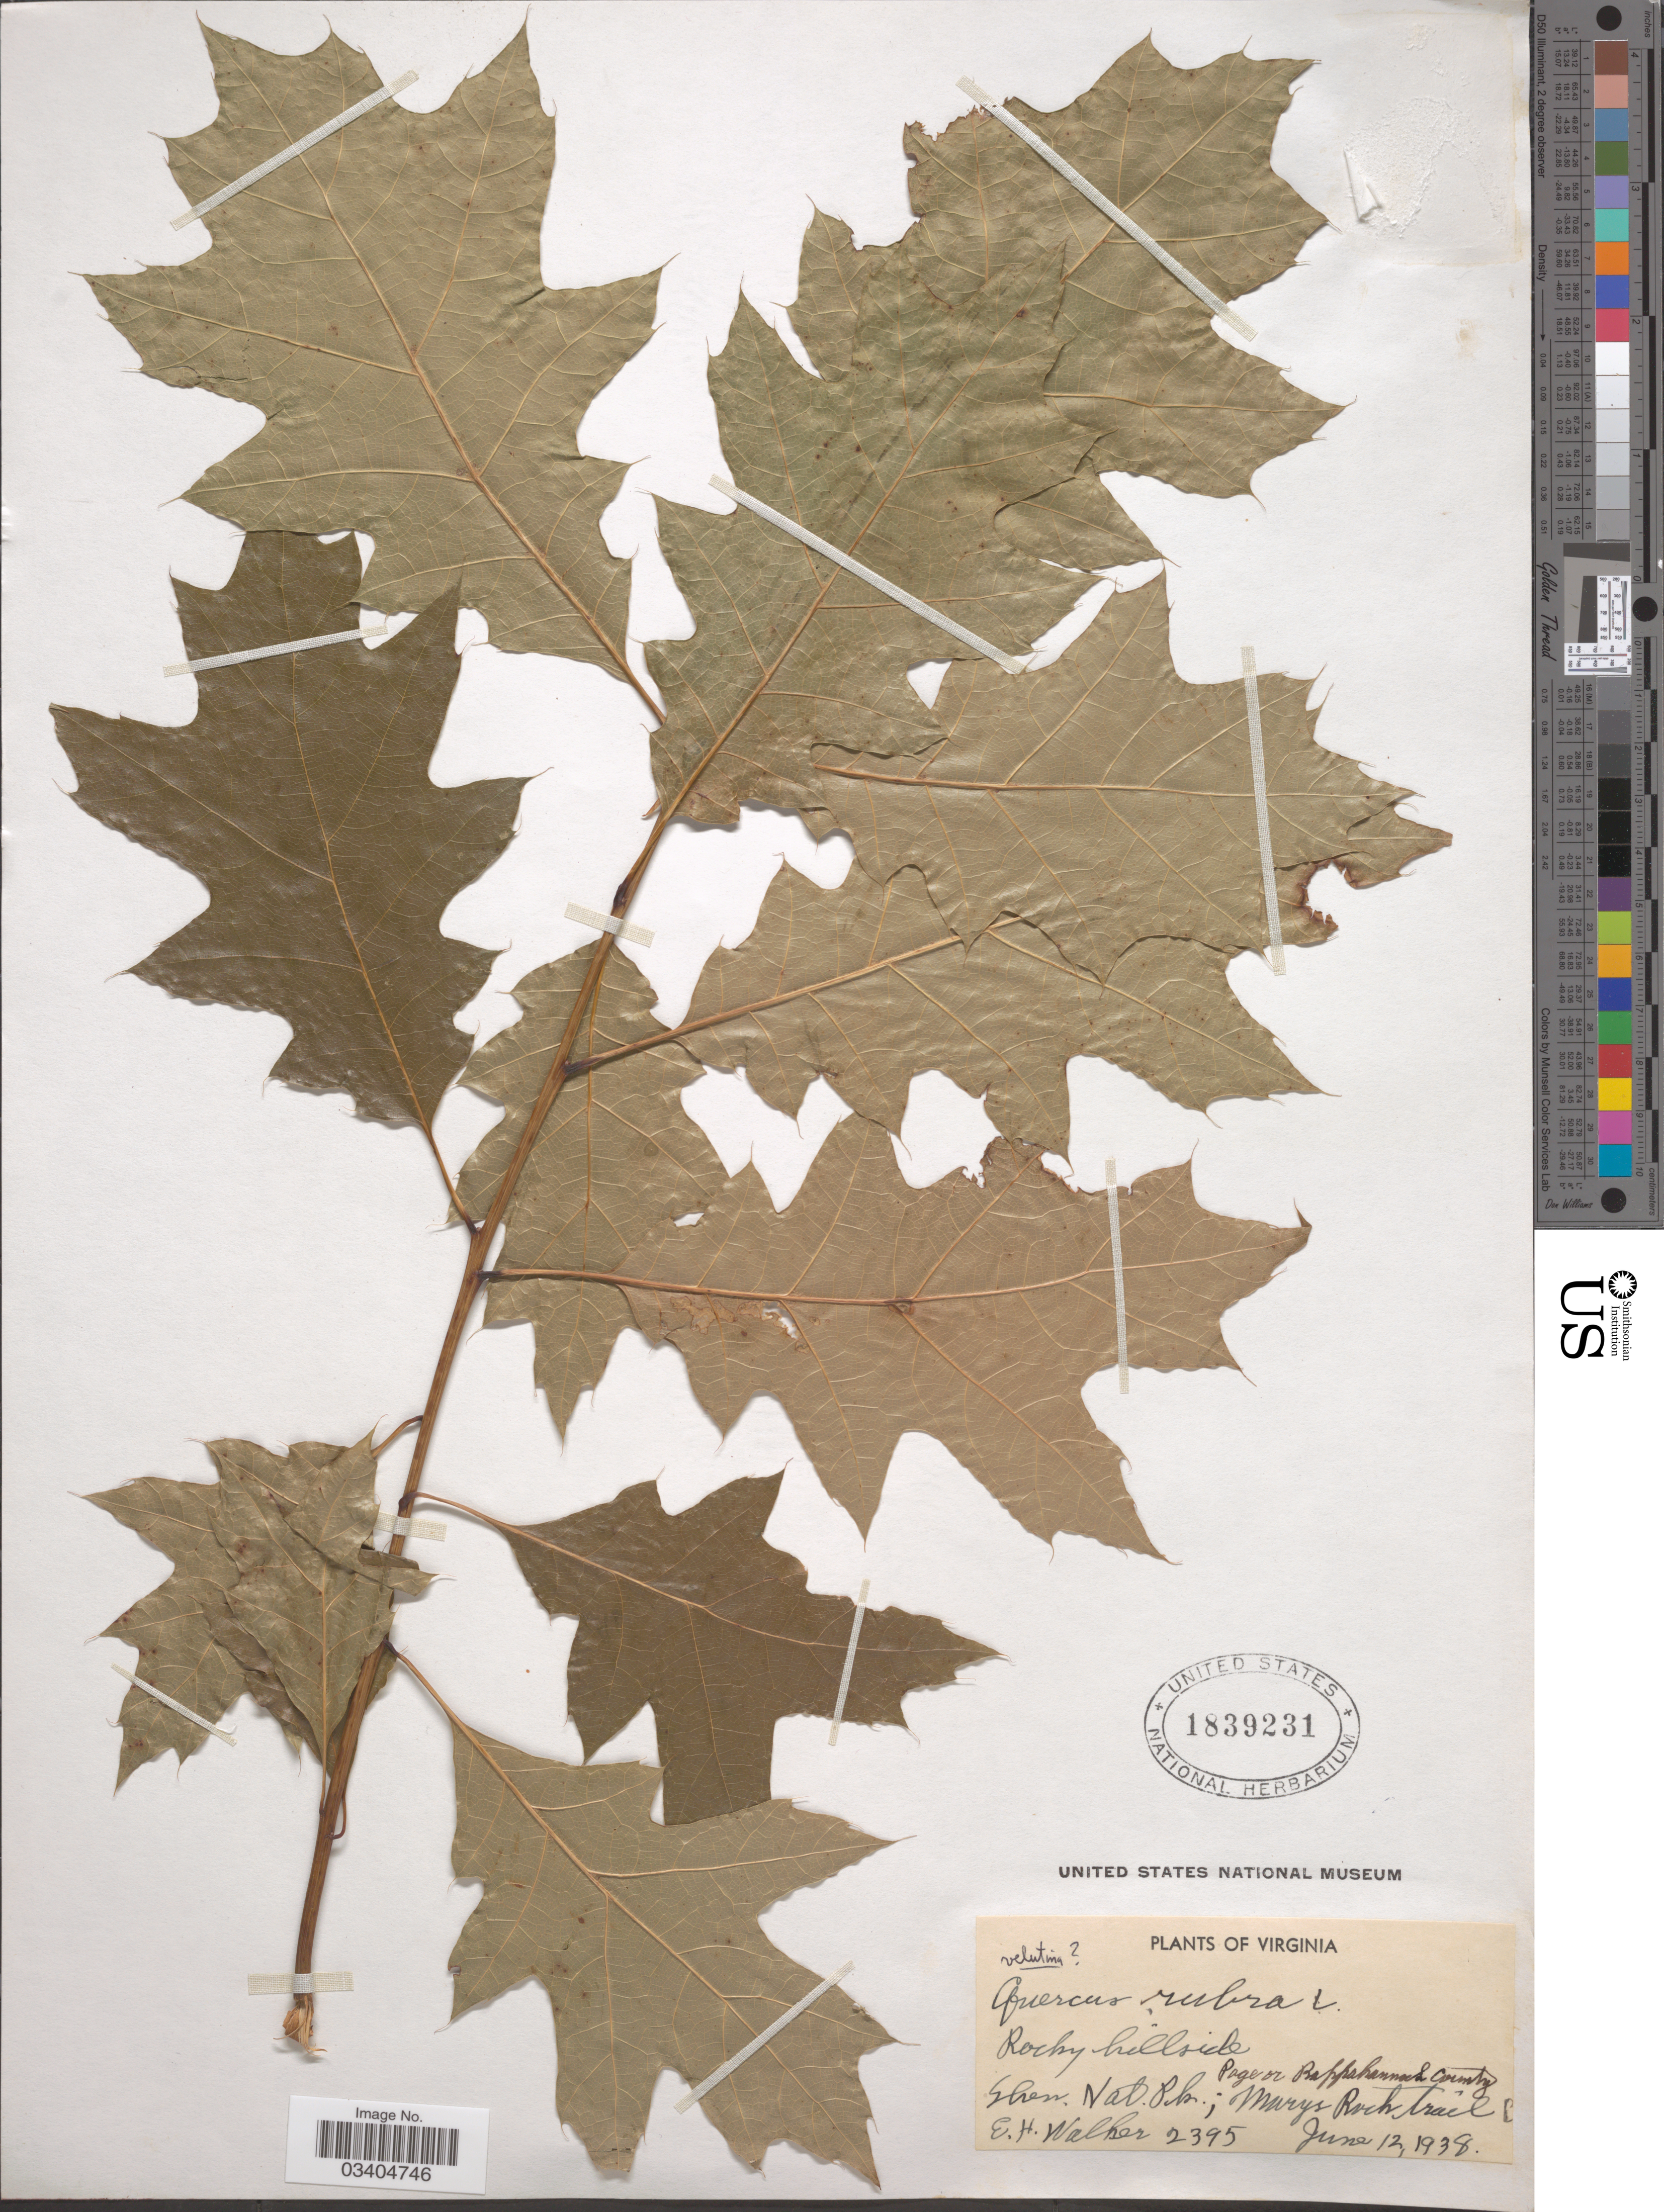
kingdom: Plantae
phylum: Tracheophyta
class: Magnoliopsida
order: Fagales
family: Fagaceae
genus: Quercus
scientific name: Quercus falcata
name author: Michx.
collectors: E. H. Walker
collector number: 2395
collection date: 1938-06-12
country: United States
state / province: Virginia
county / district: Page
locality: Page or Rappahannock County. Shen. Nat. Pk.; Marys Rock trail.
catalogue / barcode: US 1839231